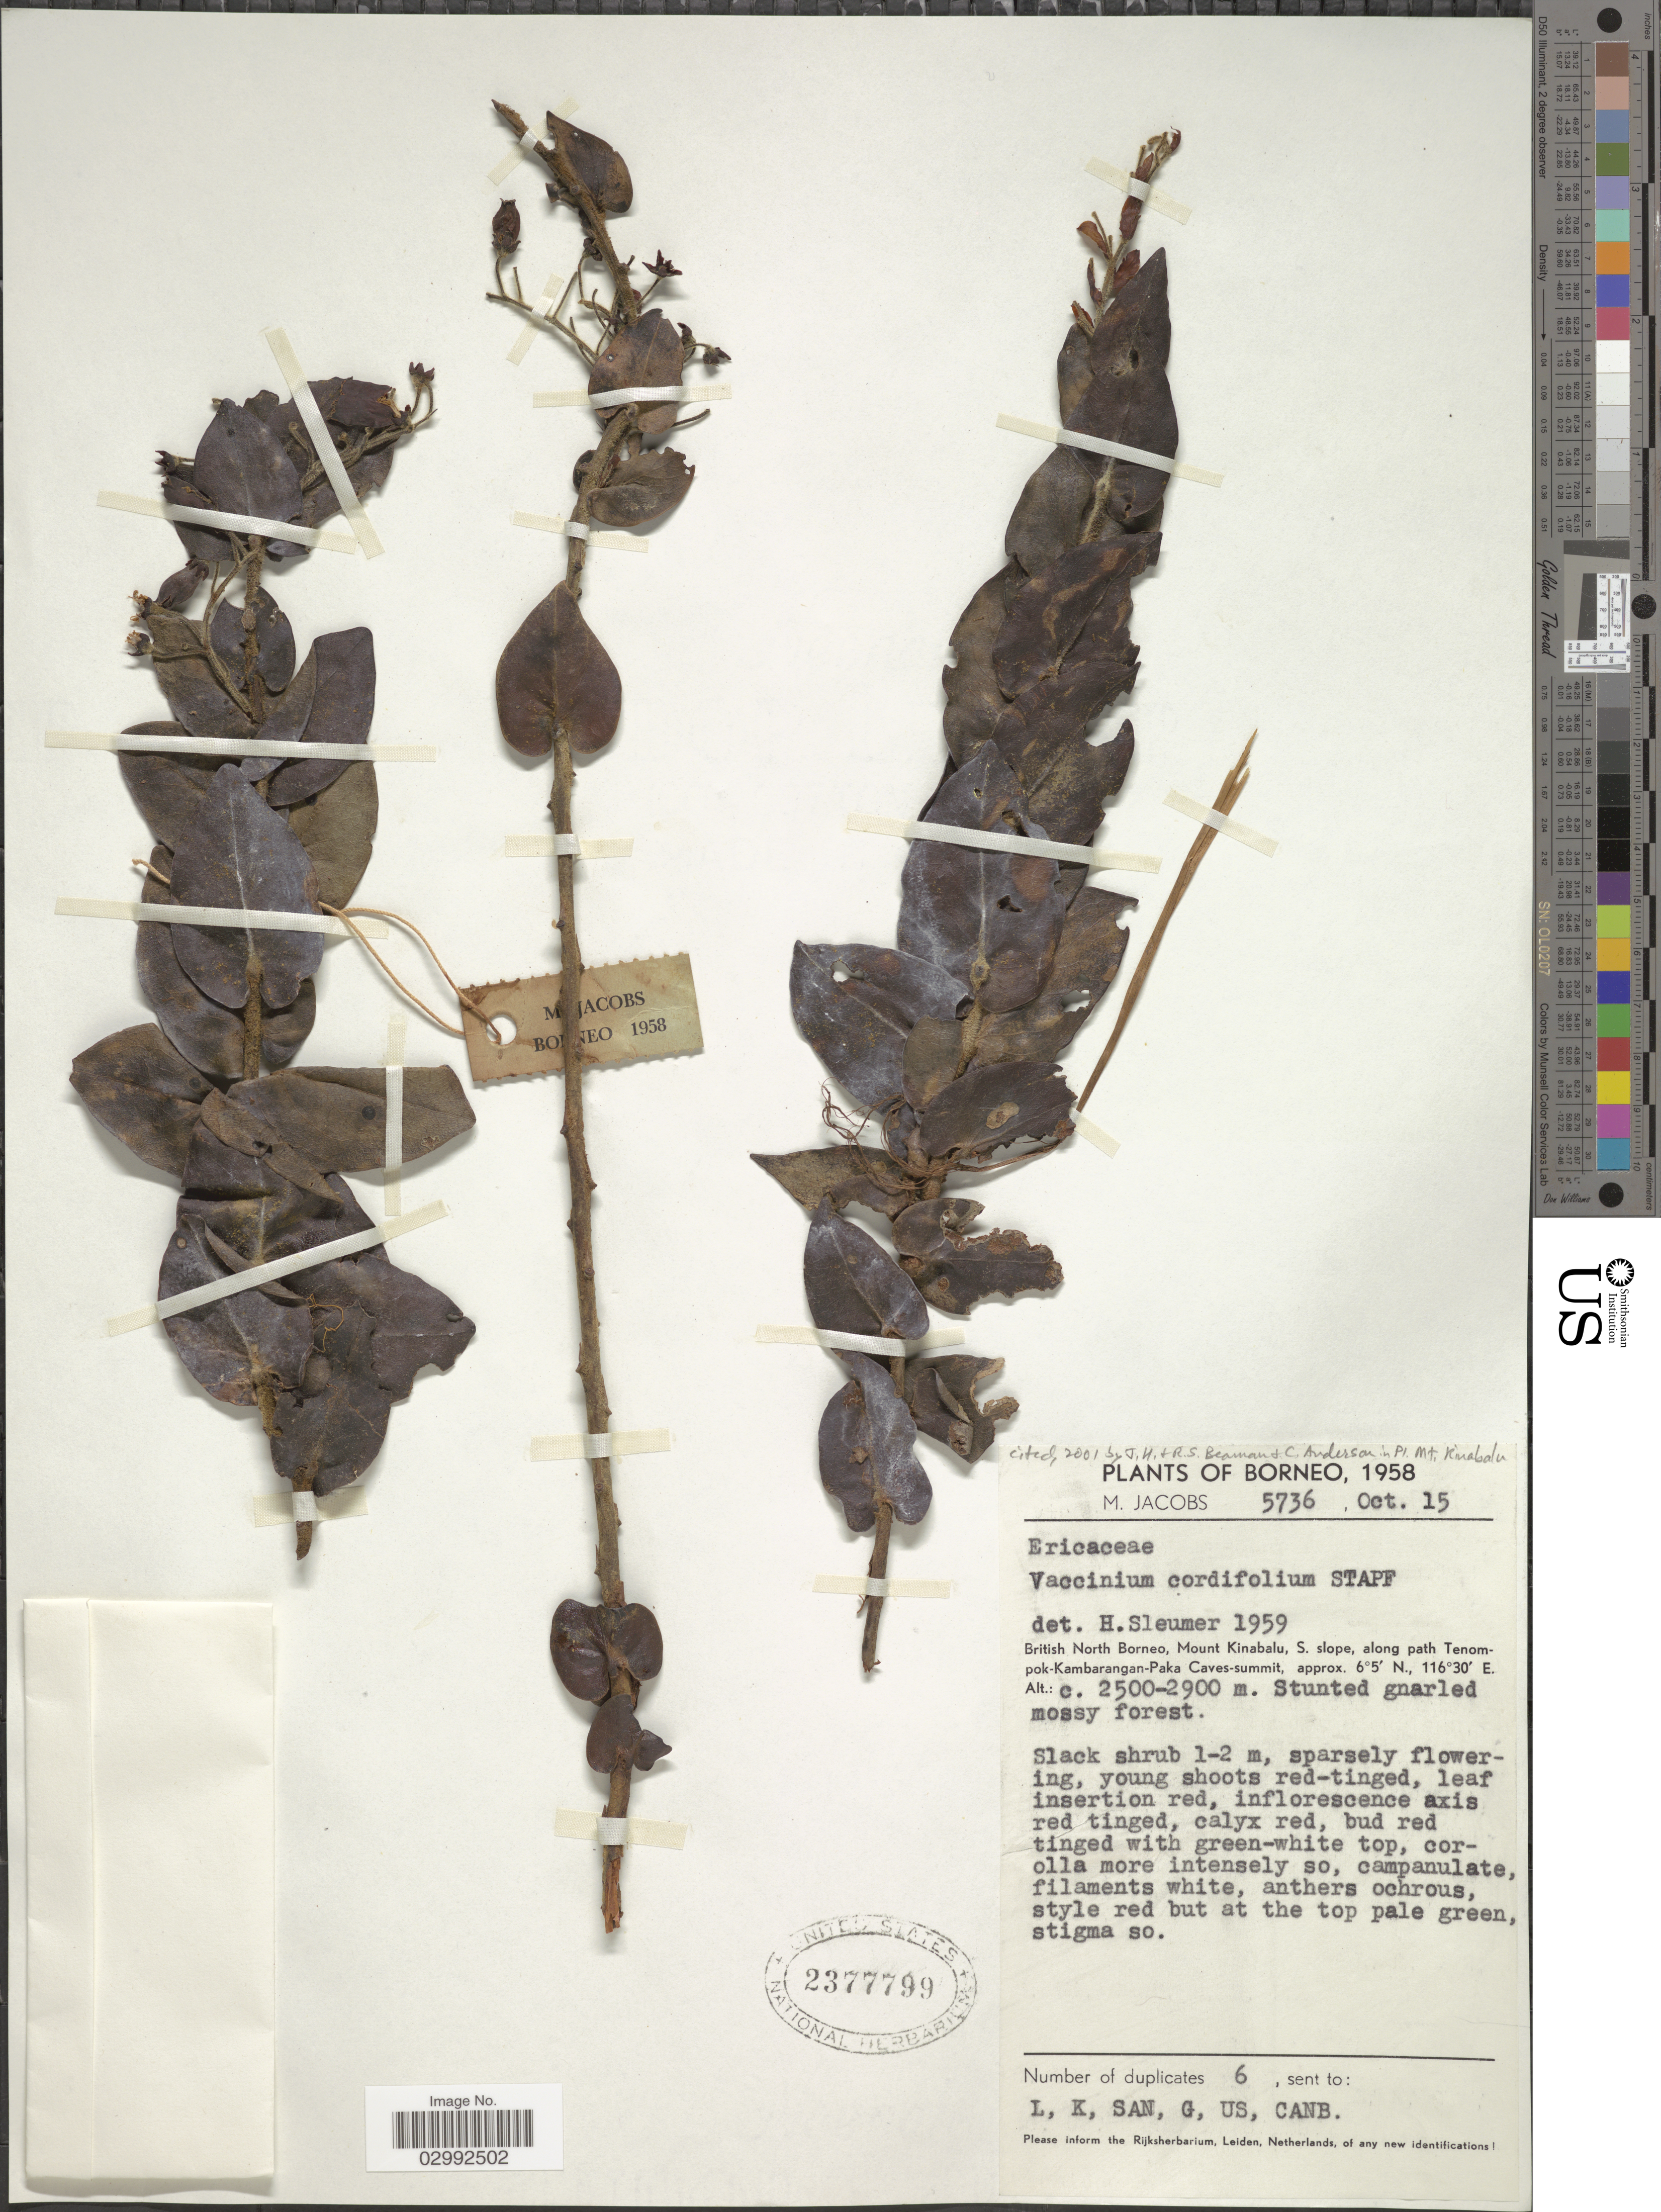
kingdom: Plantae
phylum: Tracheophyta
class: Magnoliopsida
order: Ericales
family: Ericaceae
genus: Vaccinium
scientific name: Vaccinium cordifolium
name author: (M. Martens & Galeotti) Hemsl.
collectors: M. Jacobs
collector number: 5736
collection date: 1958-10-15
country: Malaysia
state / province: Sabah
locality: Borneo, British North Borneo, Mount Kinabalu, S. slope, along path Tenompok-Kambaranga-Paka Caves-summit.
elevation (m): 2500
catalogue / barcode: US 2377799